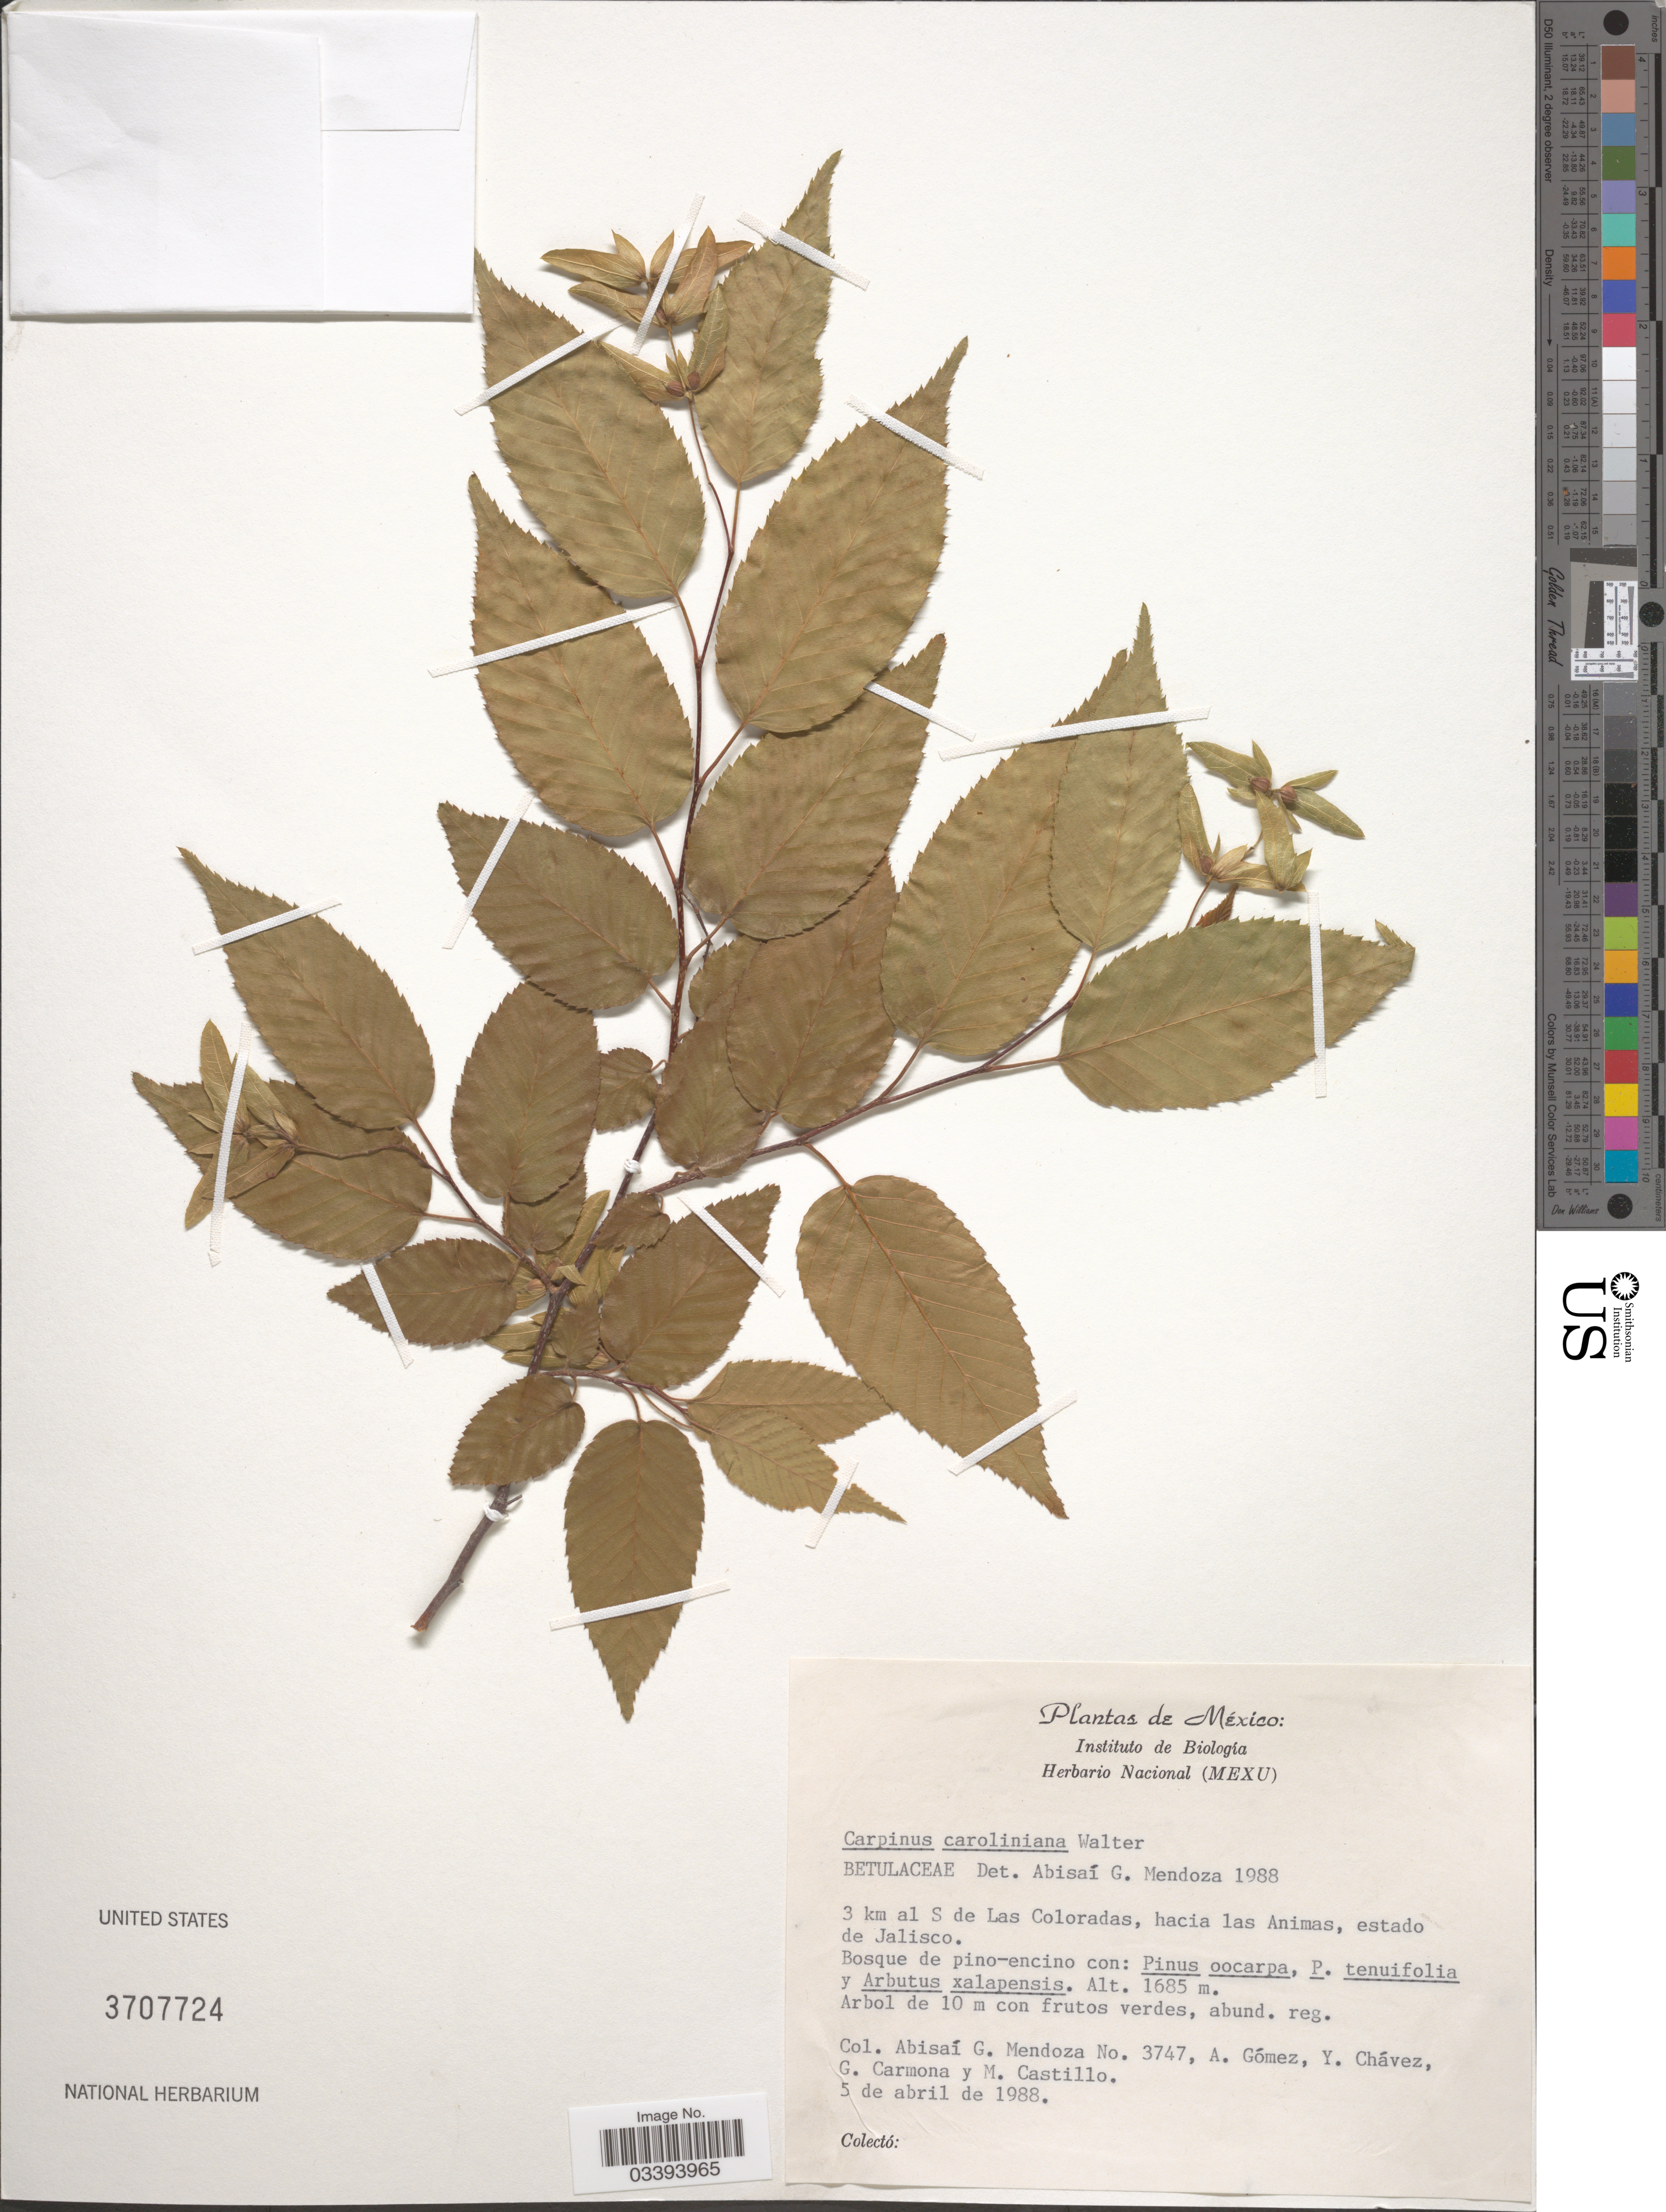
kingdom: Plantae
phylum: Tracheophyta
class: Magnoliopsida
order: Fagales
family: Betulaceae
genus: Carpinus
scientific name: Carpinus caroliniana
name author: Walter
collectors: A. García-Mendoza, A. Gómez, Y. Chávez, G. Carmona & M. Castillo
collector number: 3747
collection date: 1988-04-05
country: Mexico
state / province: Jalisco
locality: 3 km al S de Las Coloradas, hacia las Animas.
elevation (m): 1685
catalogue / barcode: US 3707724